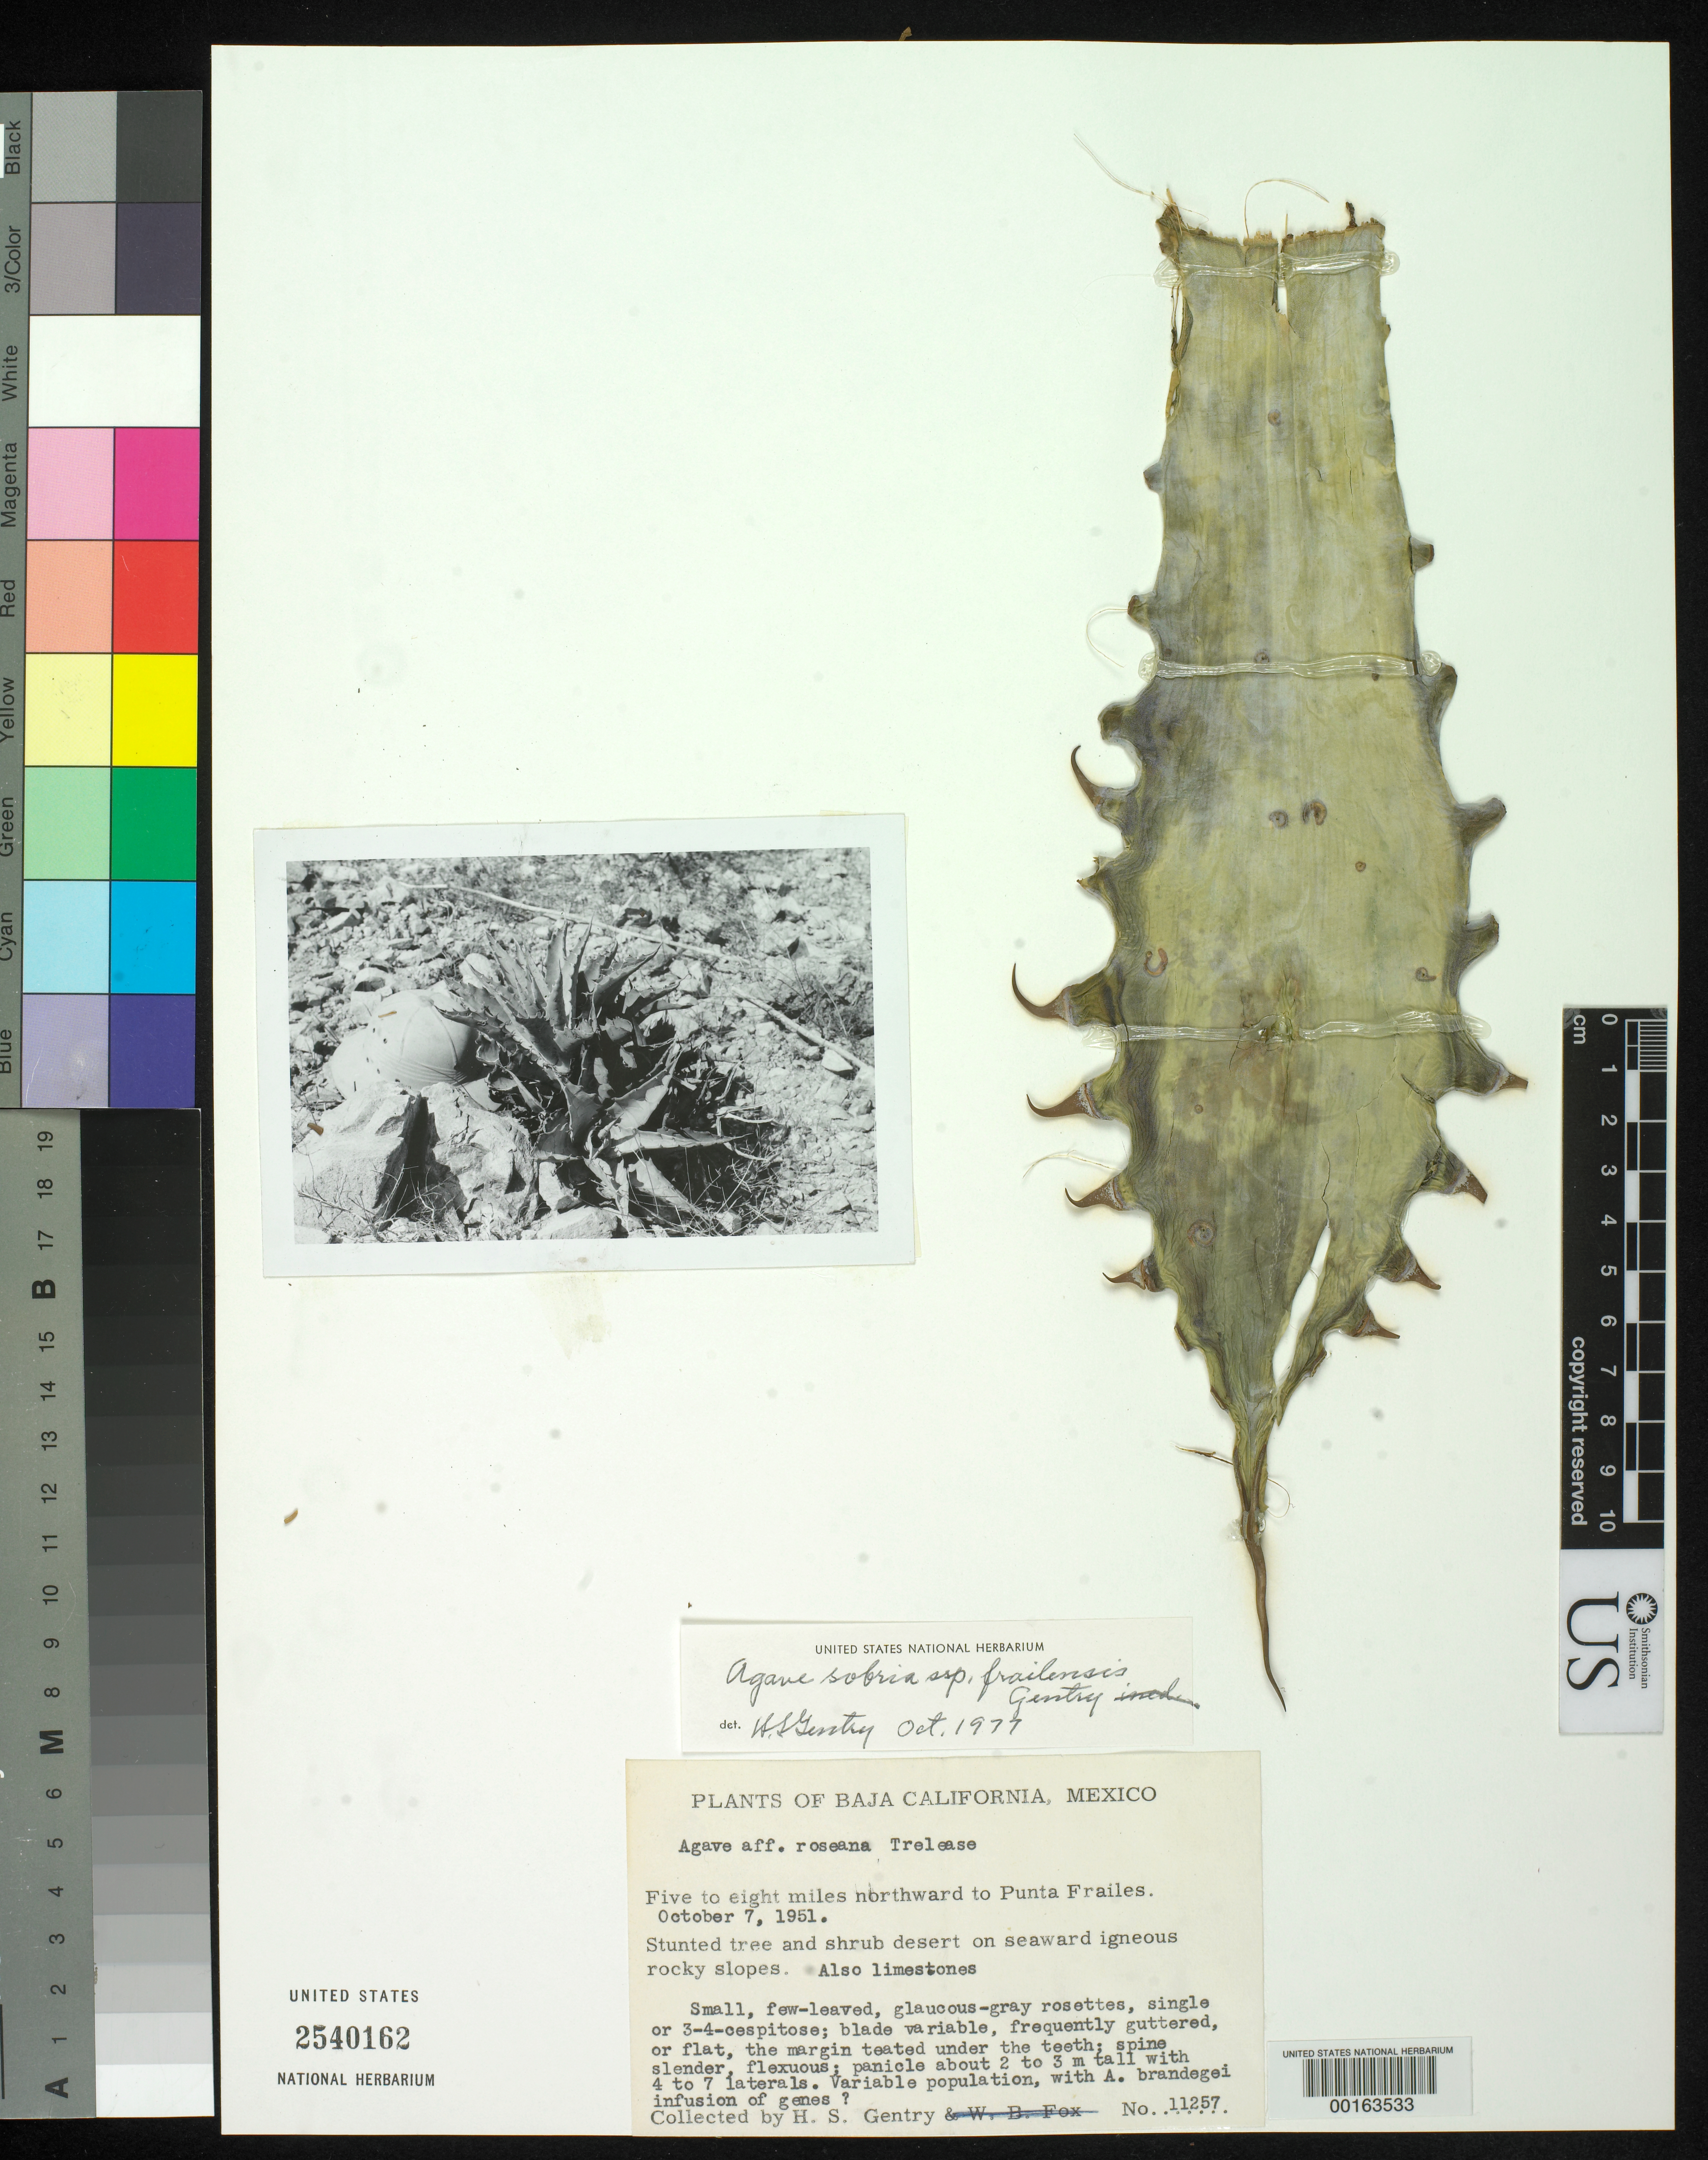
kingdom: Plantae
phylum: Tracheophyta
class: Liliopsida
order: Asparagales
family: Asparagaceae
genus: Agave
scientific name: Agave sobria subsp. frailensis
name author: Gentry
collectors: H. S. Gentry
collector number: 11257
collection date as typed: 07 Oct 1951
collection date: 1951-10-07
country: Mexico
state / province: Baja California Sur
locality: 5-8 mi N of Pta Frailes, Cape District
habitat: Stunted tree & shrub desert on seaward igneous rocky slopes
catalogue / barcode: US 2540162